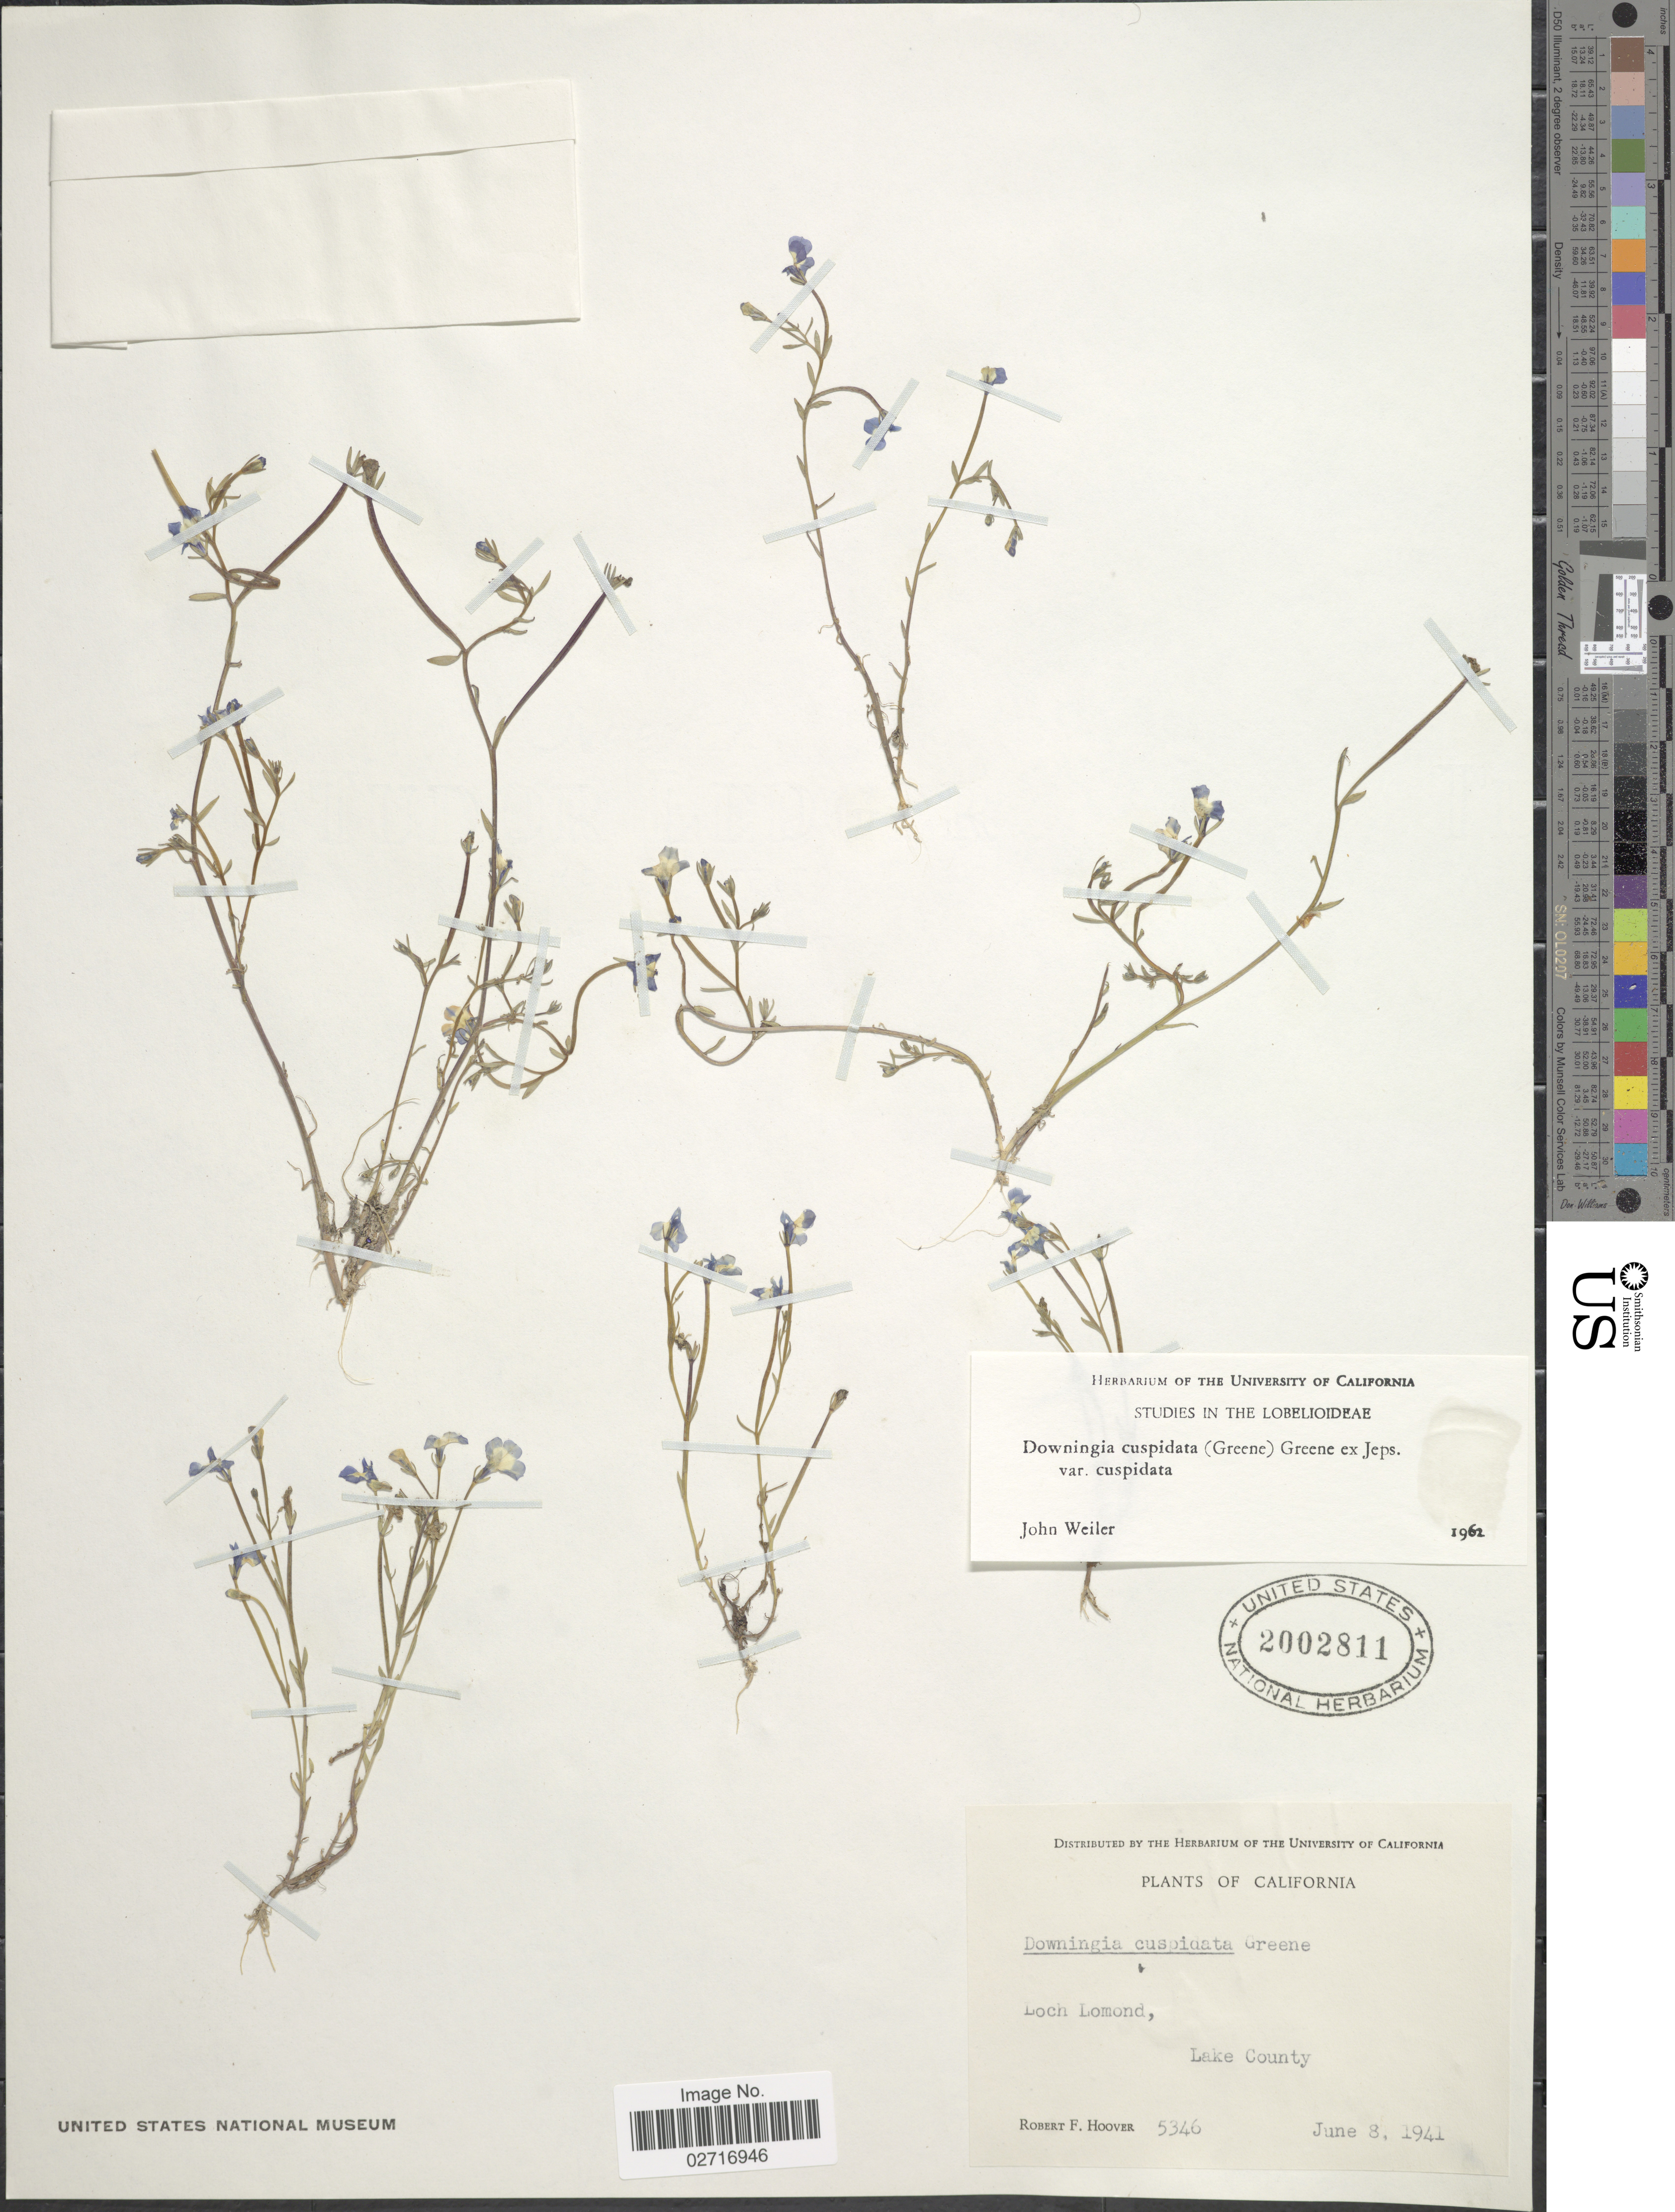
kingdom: Plantae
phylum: Tracheophyta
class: Magnoliopsida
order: Asterales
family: Campanulaceae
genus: Downingia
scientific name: Downingia cuspidata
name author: (Greene) Rattan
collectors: R. F. Hoover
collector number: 5346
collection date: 1941-06-08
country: United States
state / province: California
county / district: Lake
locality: Loch Lomond, Lake County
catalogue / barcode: US 2002811